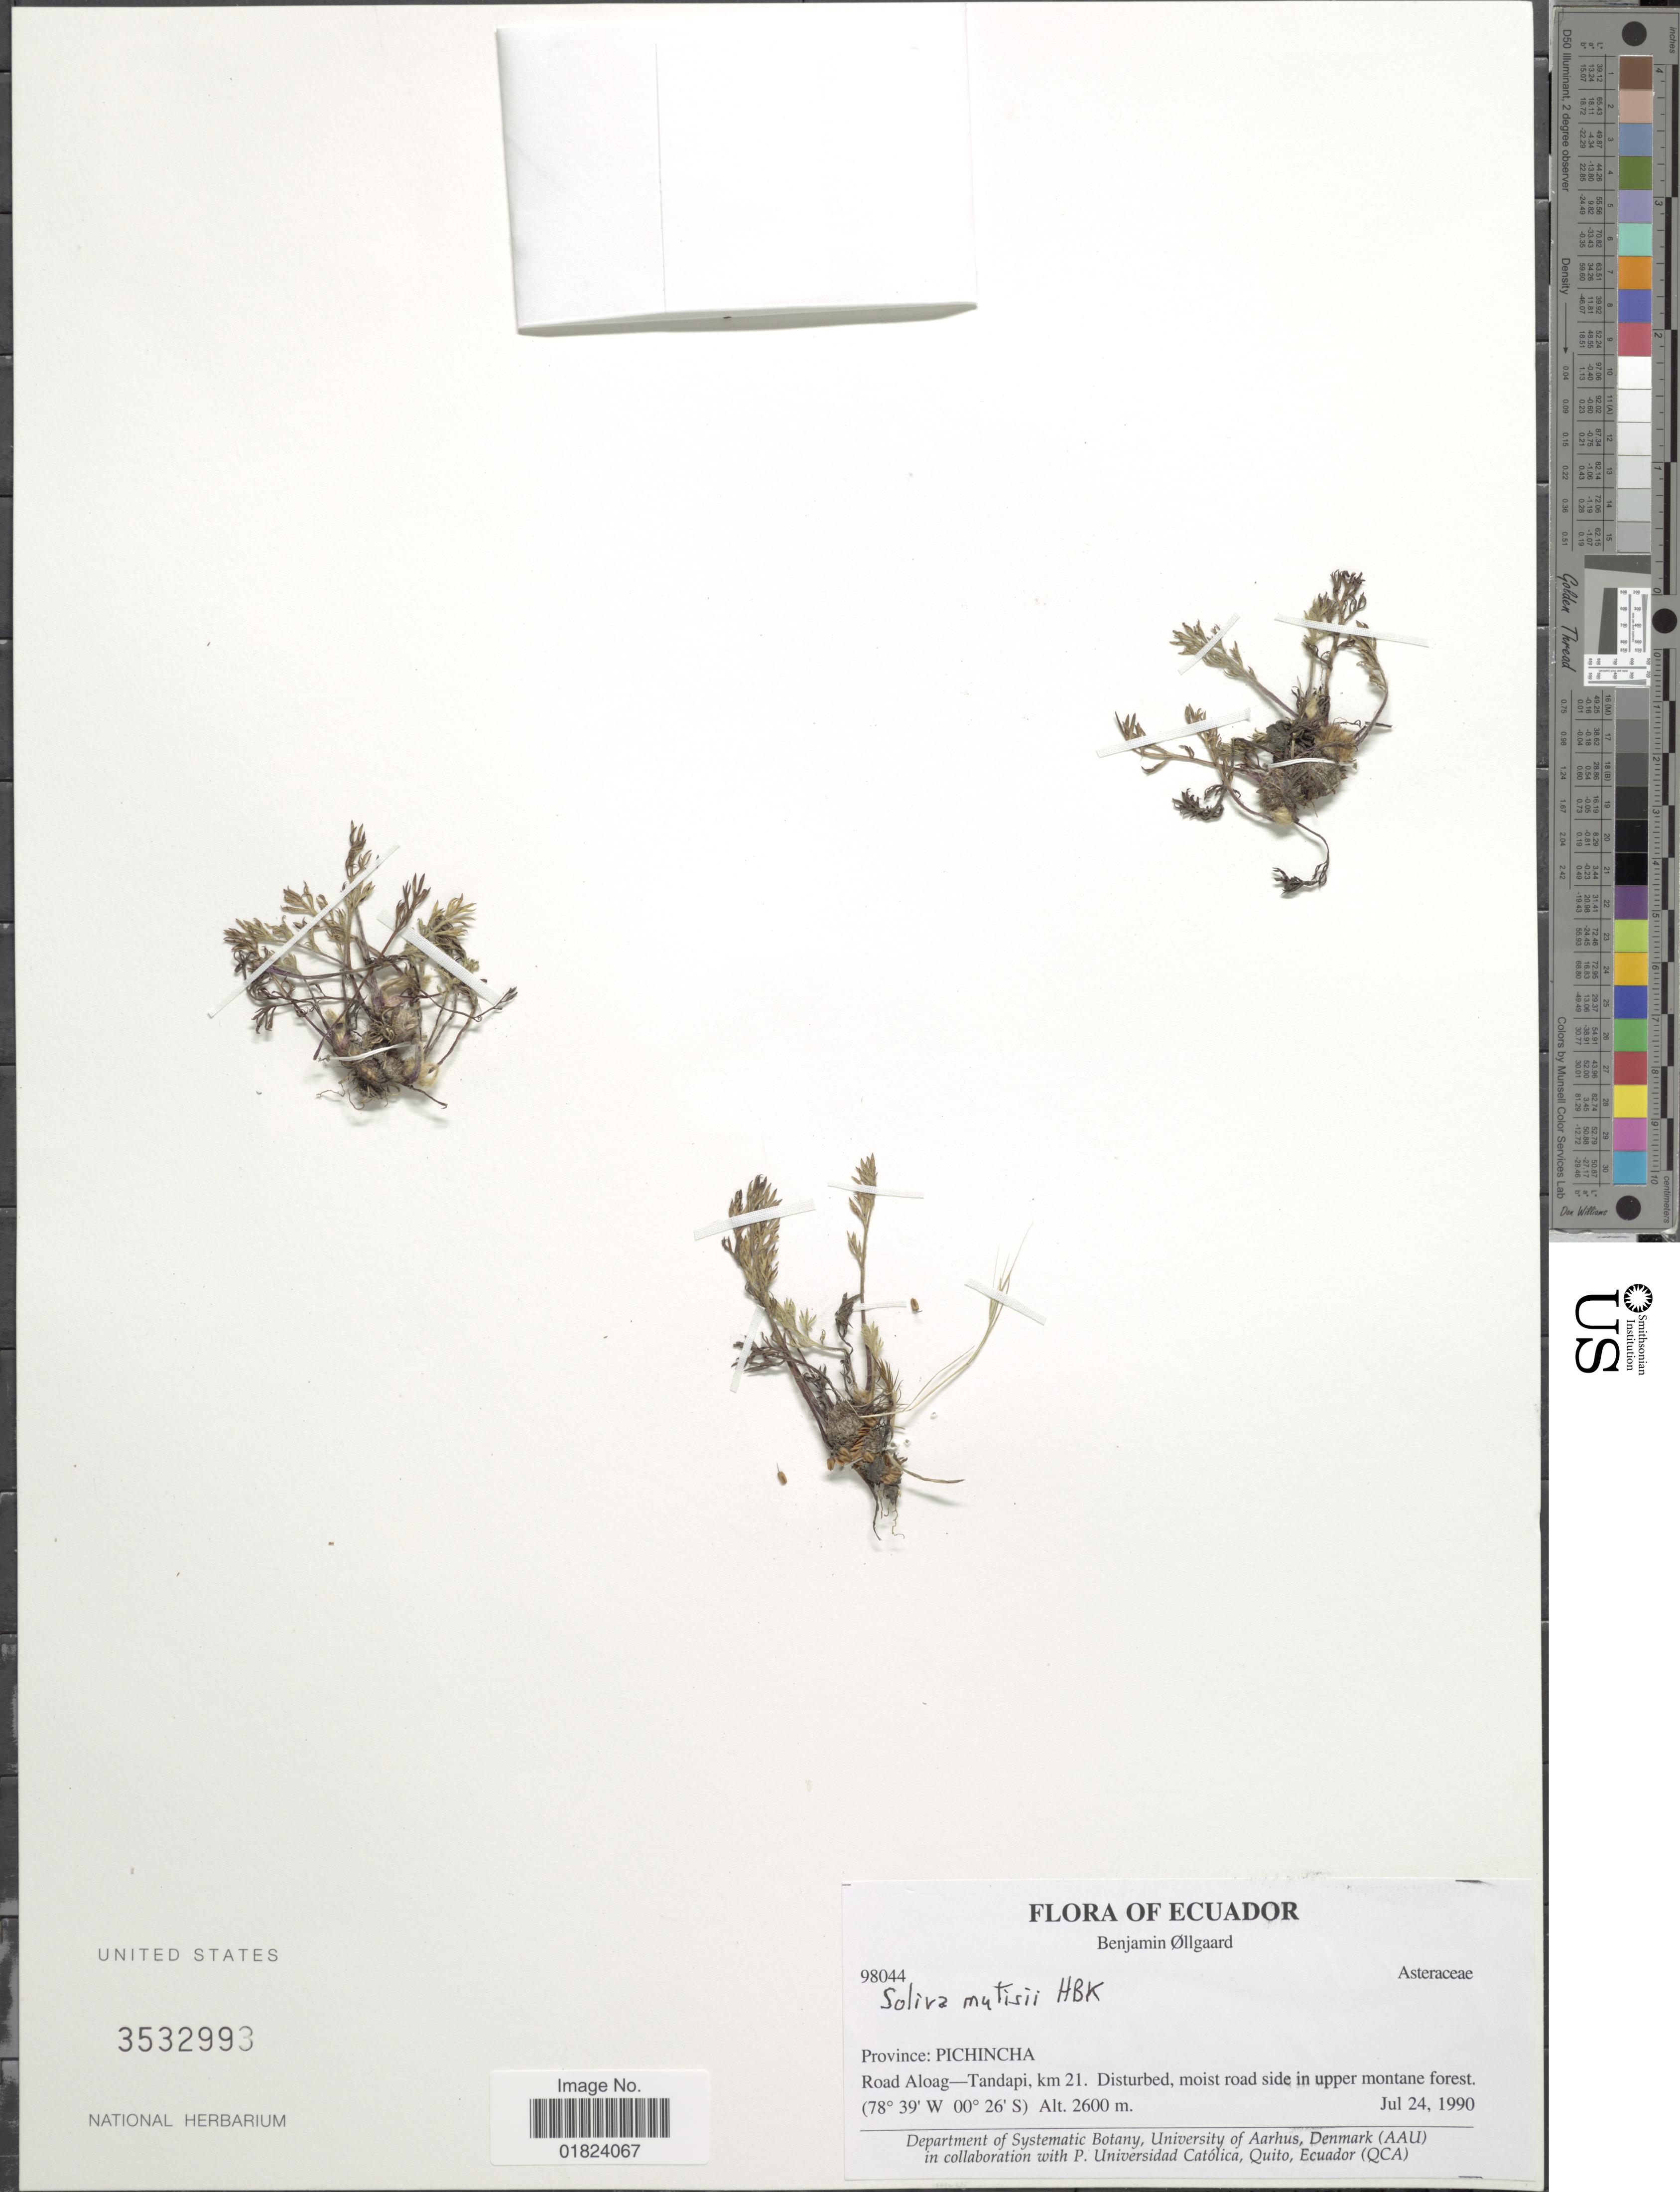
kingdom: Plantae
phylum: Tracheophyta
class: Magnoliopsida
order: Asterales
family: Asteraceae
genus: Soliva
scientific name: Soliva mutisii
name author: Kunth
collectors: B. Øllgaard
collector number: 98044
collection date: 1990-07-24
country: Ecuador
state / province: Pichincha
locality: Road Aloag-Tandapi, km 21. Disturbed, moist road side in upper montane forest.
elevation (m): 2600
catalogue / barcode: US 3532993